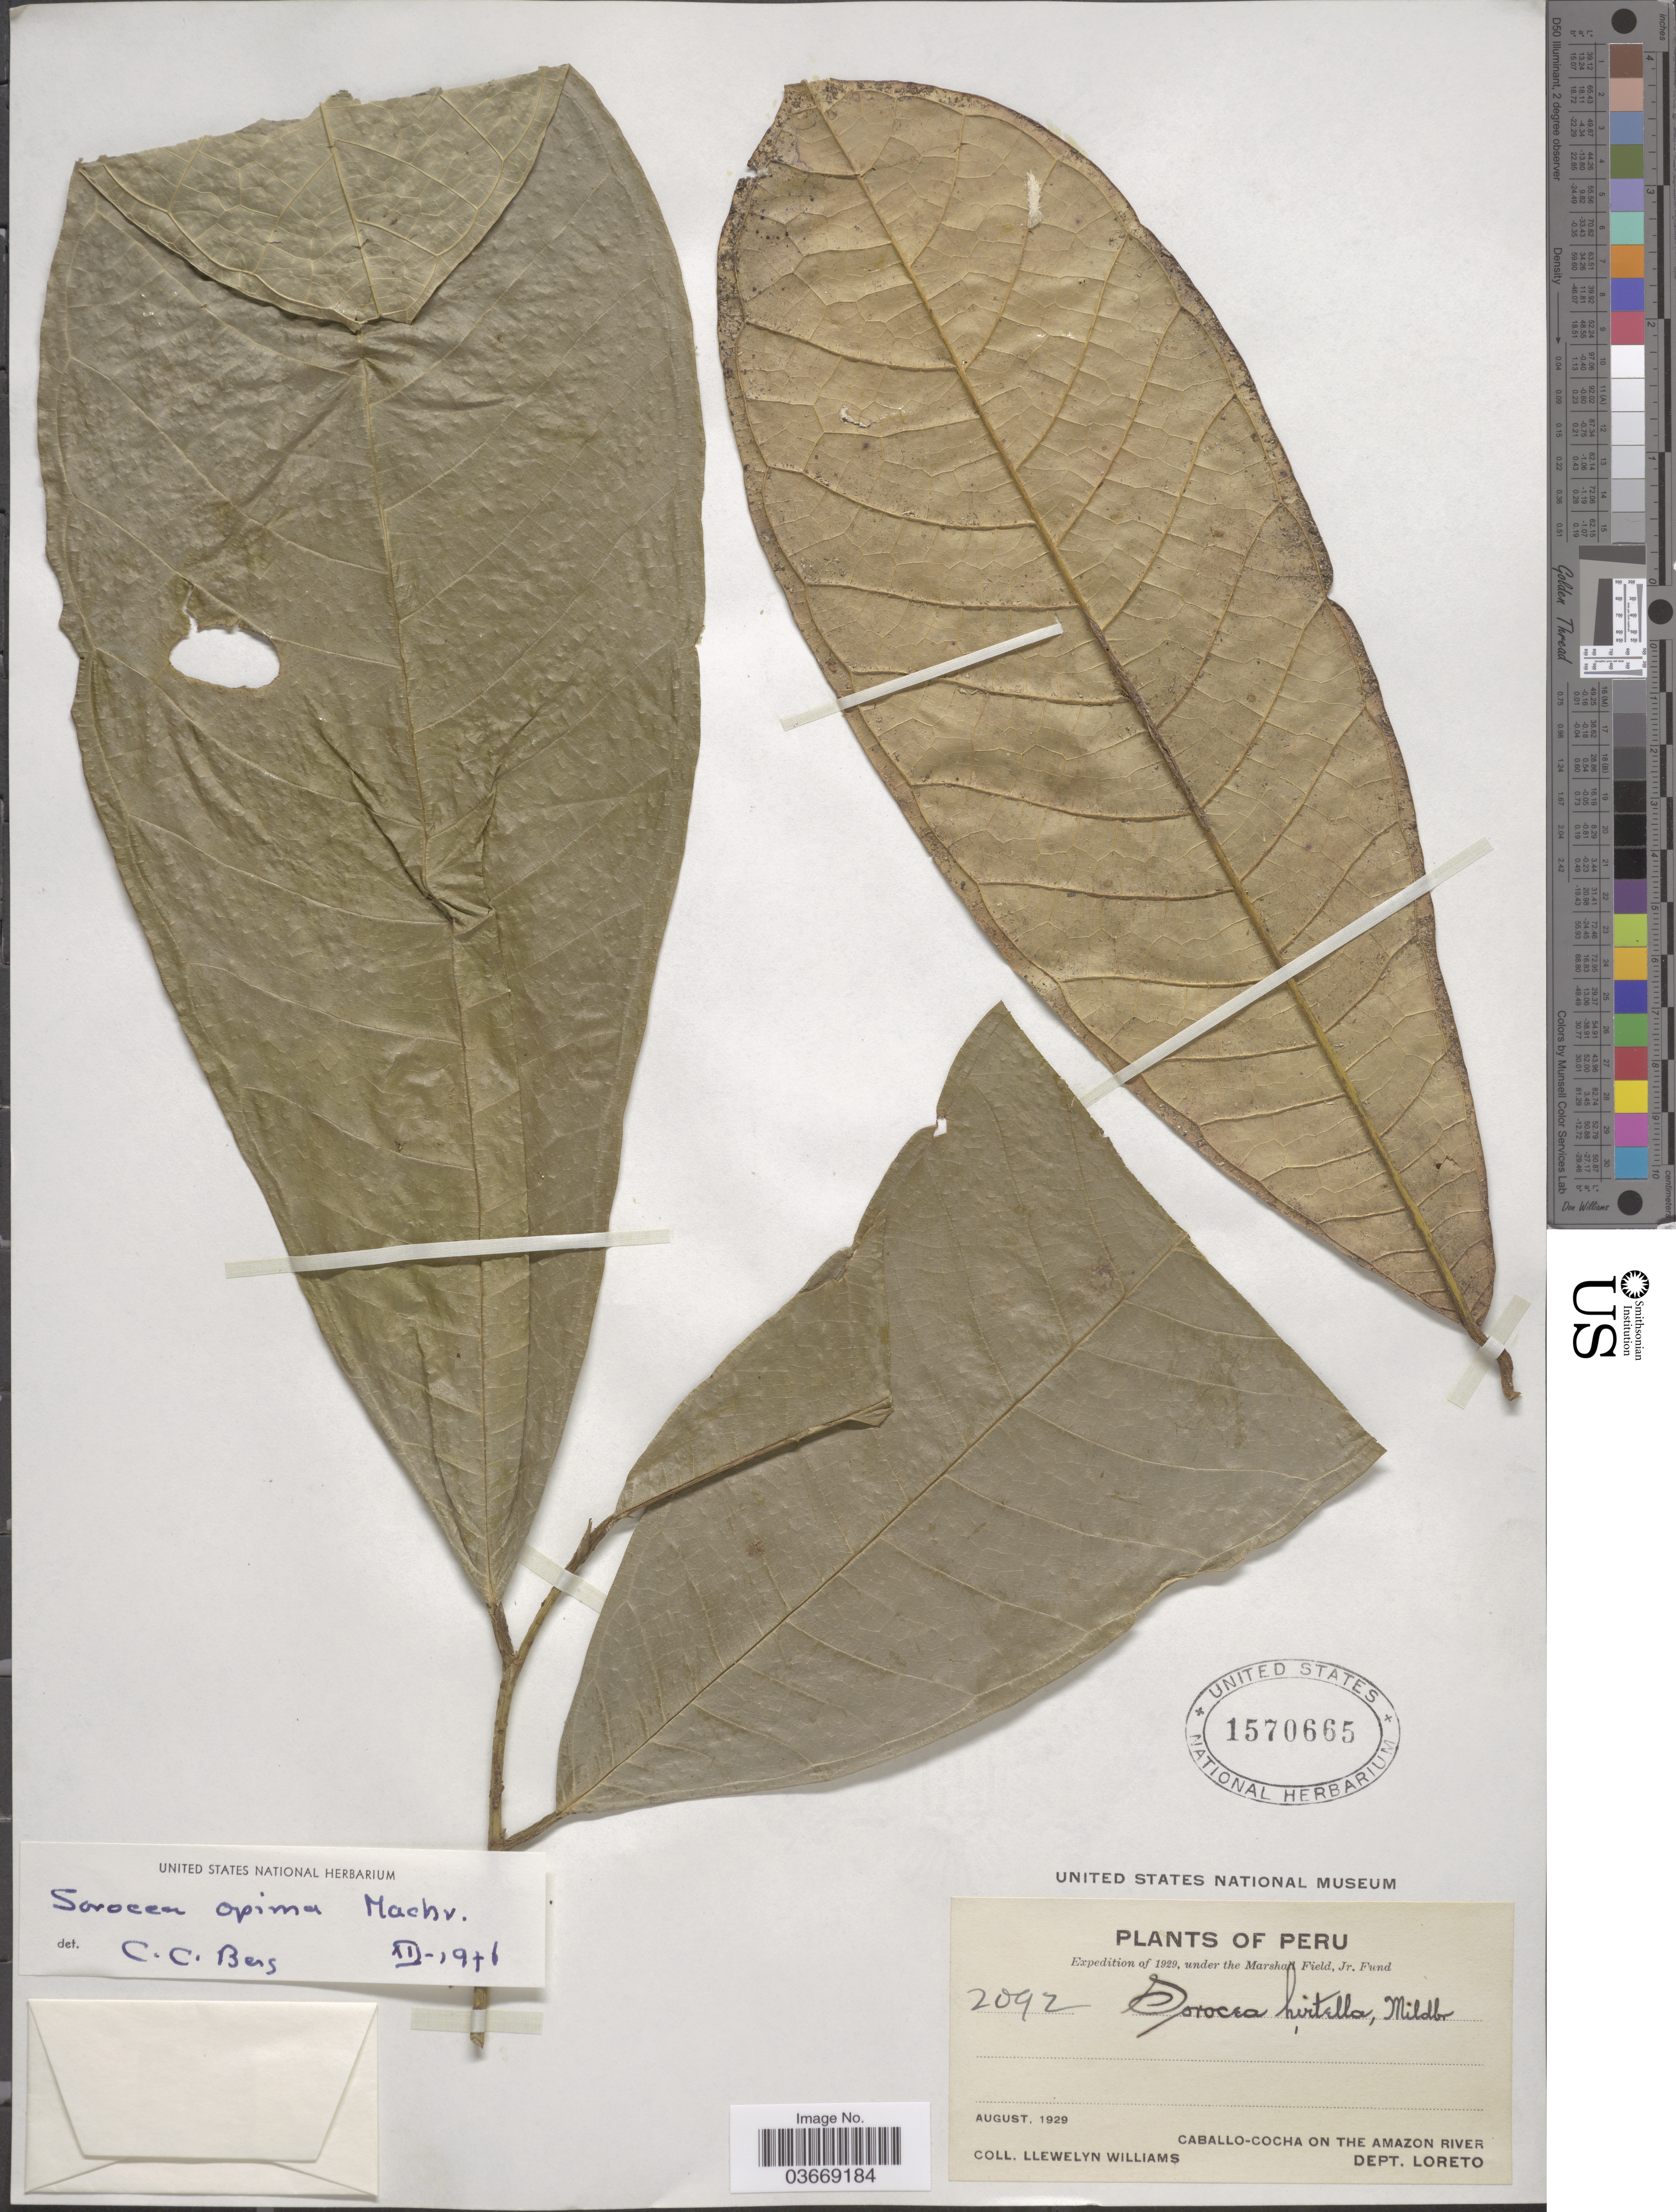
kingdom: Plantae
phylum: Tracheophyta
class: Magnoliopsida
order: Rosales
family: Moraceae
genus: Sorocea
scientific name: Sorocea opima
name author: J.F. Macbr.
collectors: Ll. Williams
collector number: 2092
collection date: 1929-08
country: Peru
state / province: Loreto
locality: Caballo - Cocha on the Amazon River, Dept. Loreto.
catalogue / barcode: US 1570665